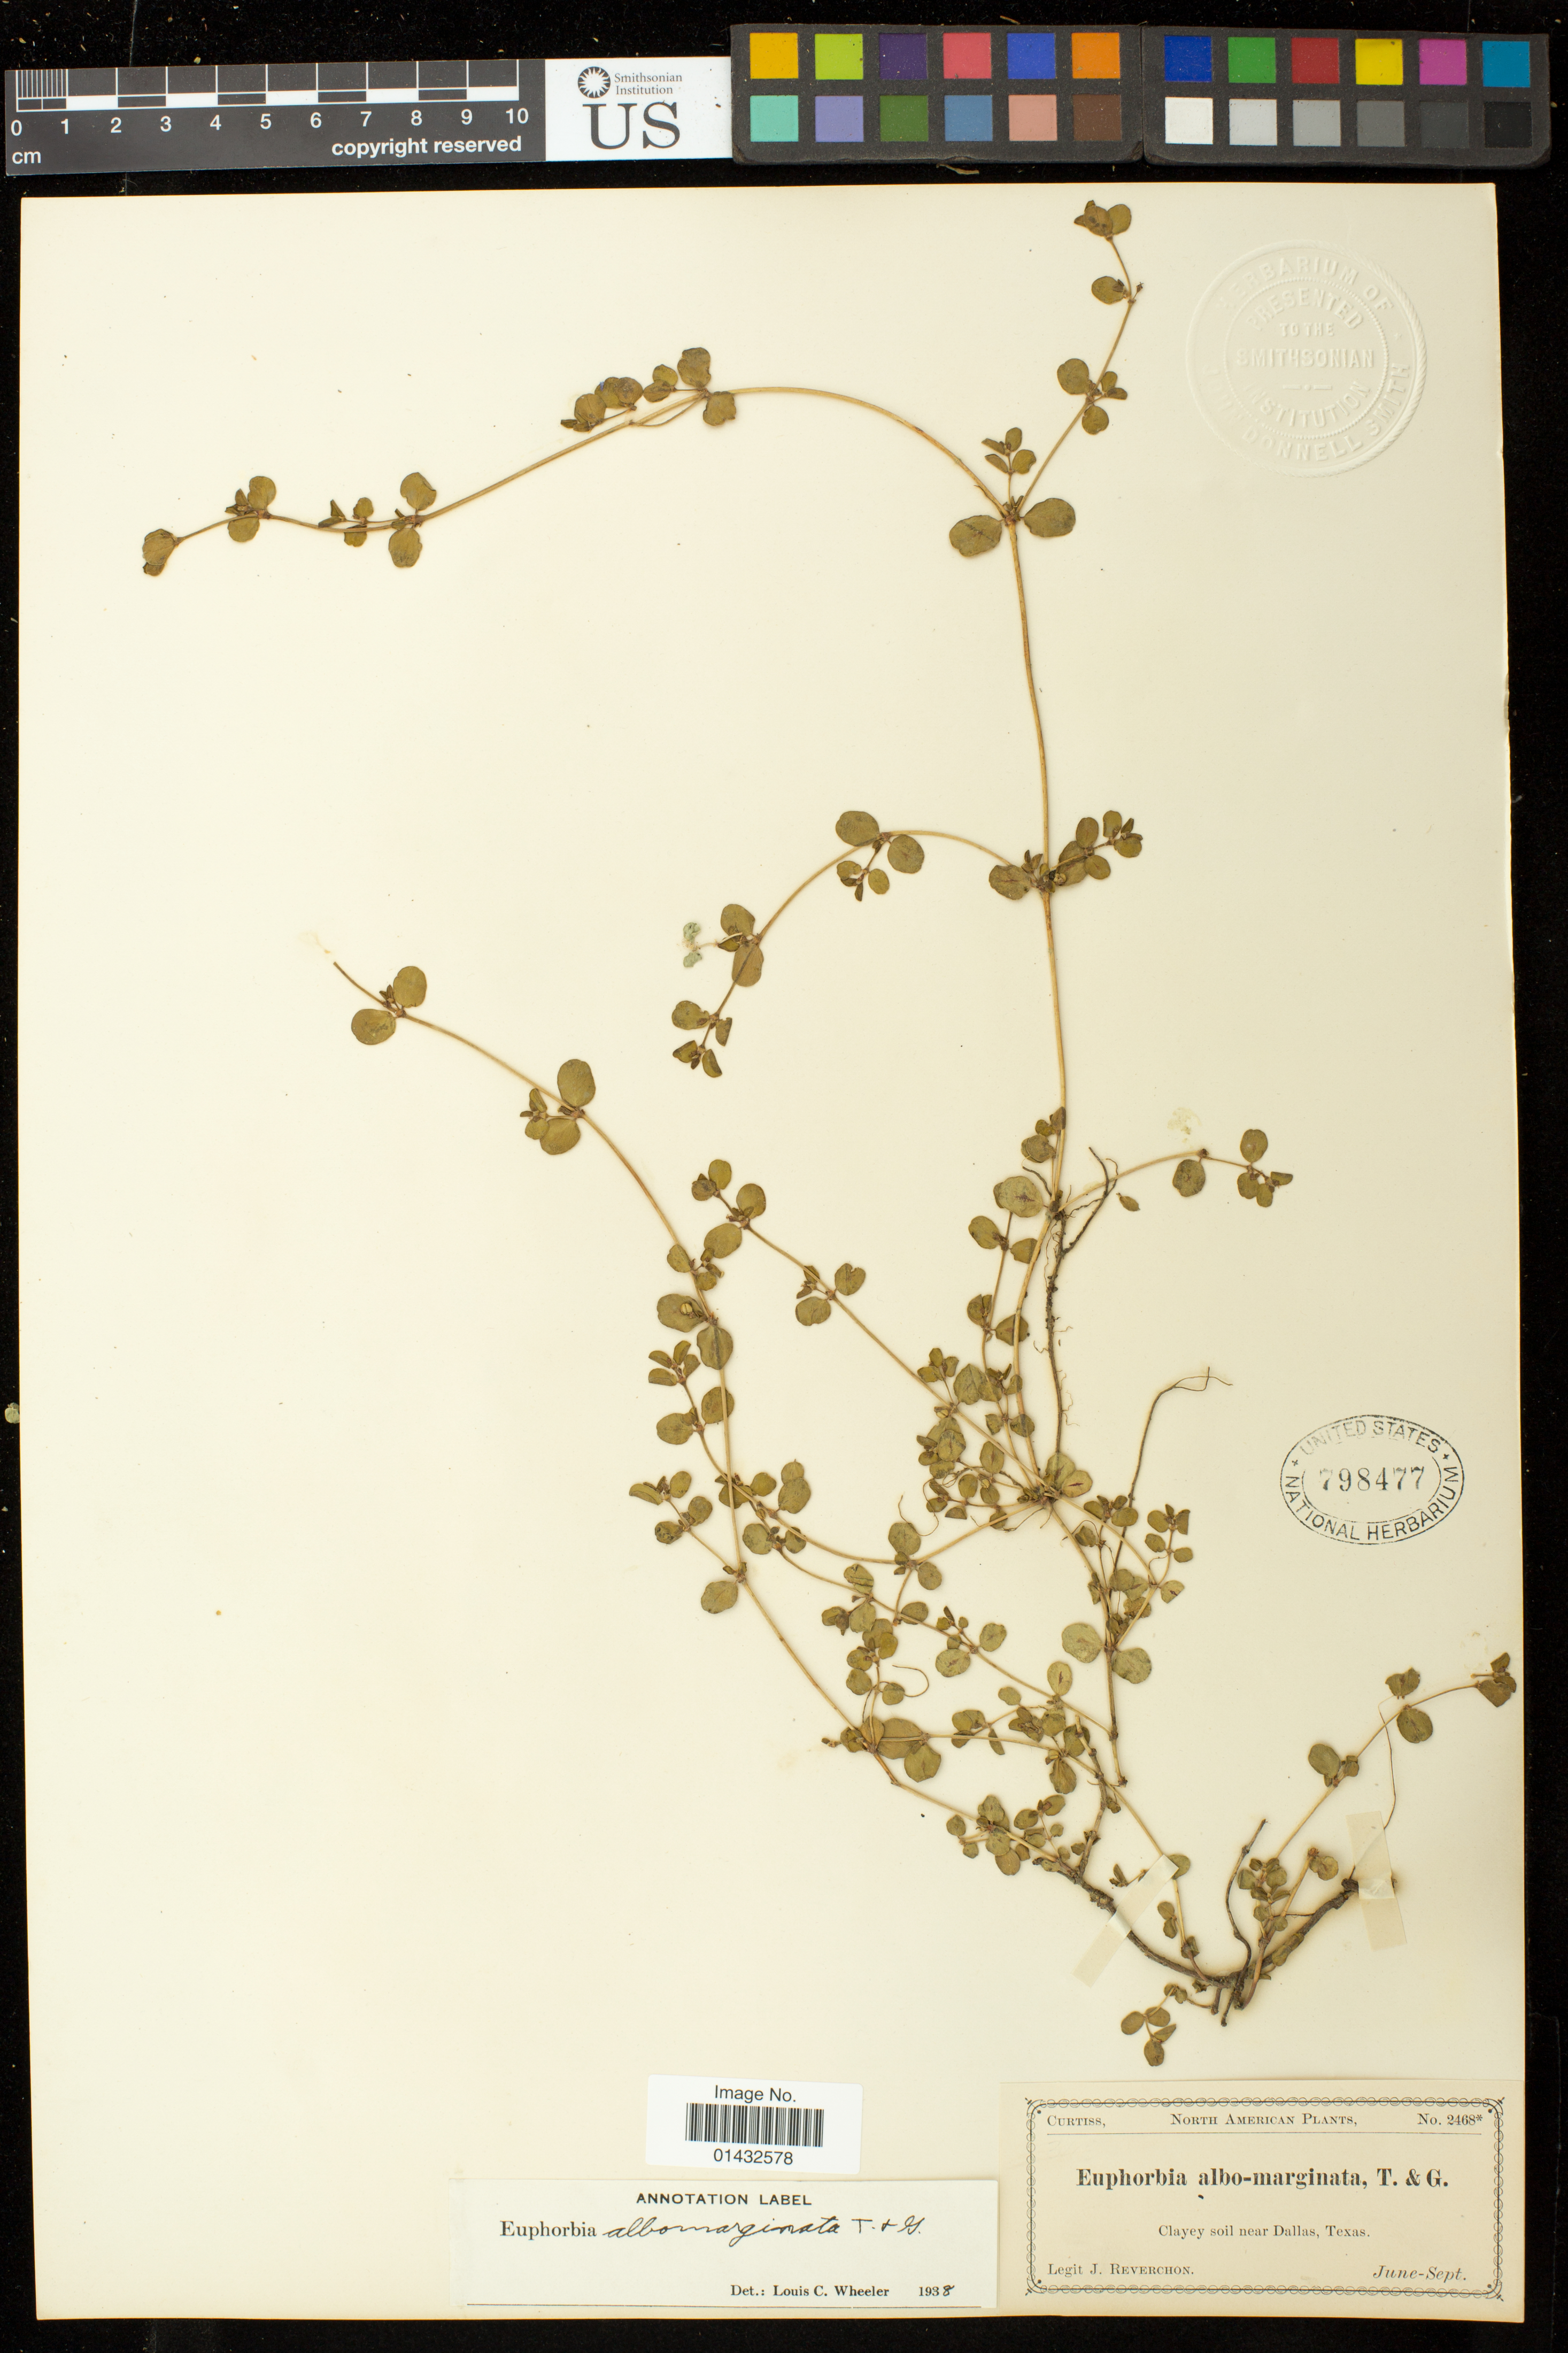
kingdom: Plantae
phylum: Tracheophyta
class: Magnoliopsida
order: Malpighiales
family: Euphorbiaceae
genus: Euphorbia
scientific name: Euphorbia albomarginata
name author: Torr. & A. Gray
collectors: J. Reverchon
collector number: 2468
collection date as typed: June-Sept.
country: United States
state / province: Texas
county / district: Dallas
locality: Near Dallas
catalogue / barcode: US 798477